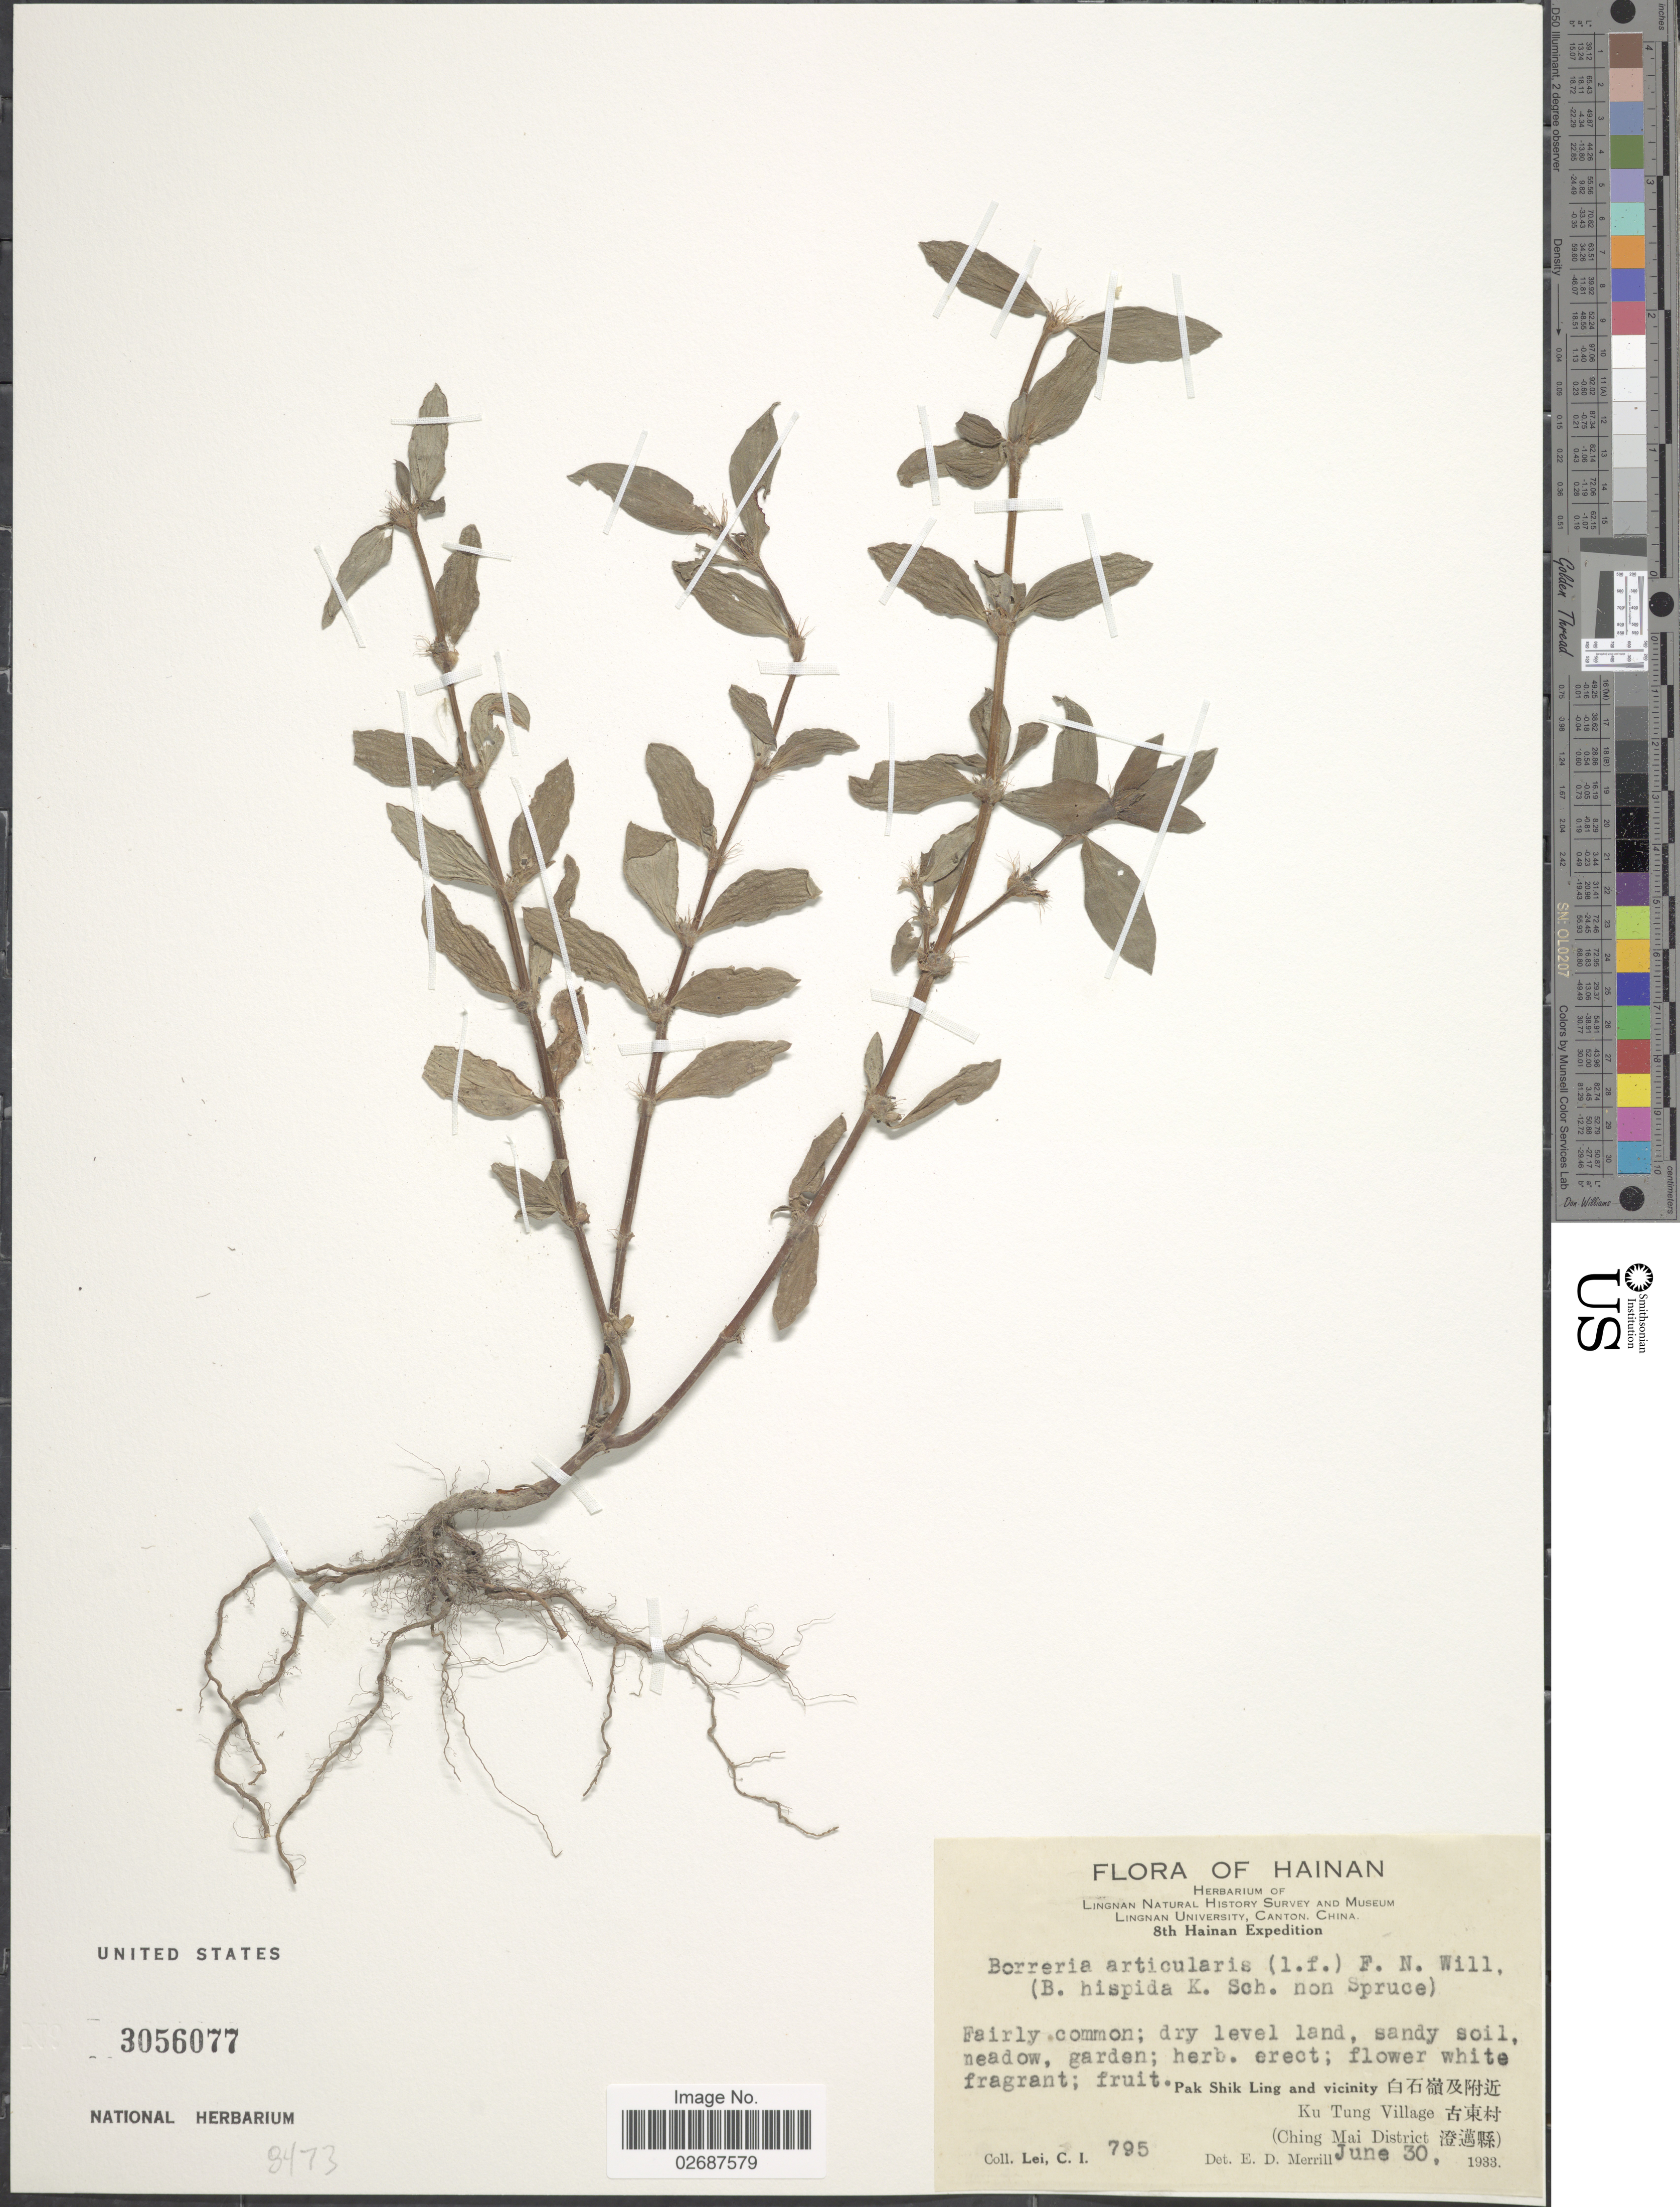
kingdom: Plantae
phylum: Tracheophyta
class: Magnoliopsida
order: Gentianales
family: Rubiaceae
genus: Borreria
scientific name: Borreria articularis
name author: (L. f.) F.N. Williams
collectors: C. I. Lei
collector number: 795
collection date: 1933-06-30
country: China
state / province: Hainan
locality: Meadow, garden, Pak Shik Ling and vicinity, Ku Tung Village (Ching Mai District).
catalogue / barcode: US 3056077